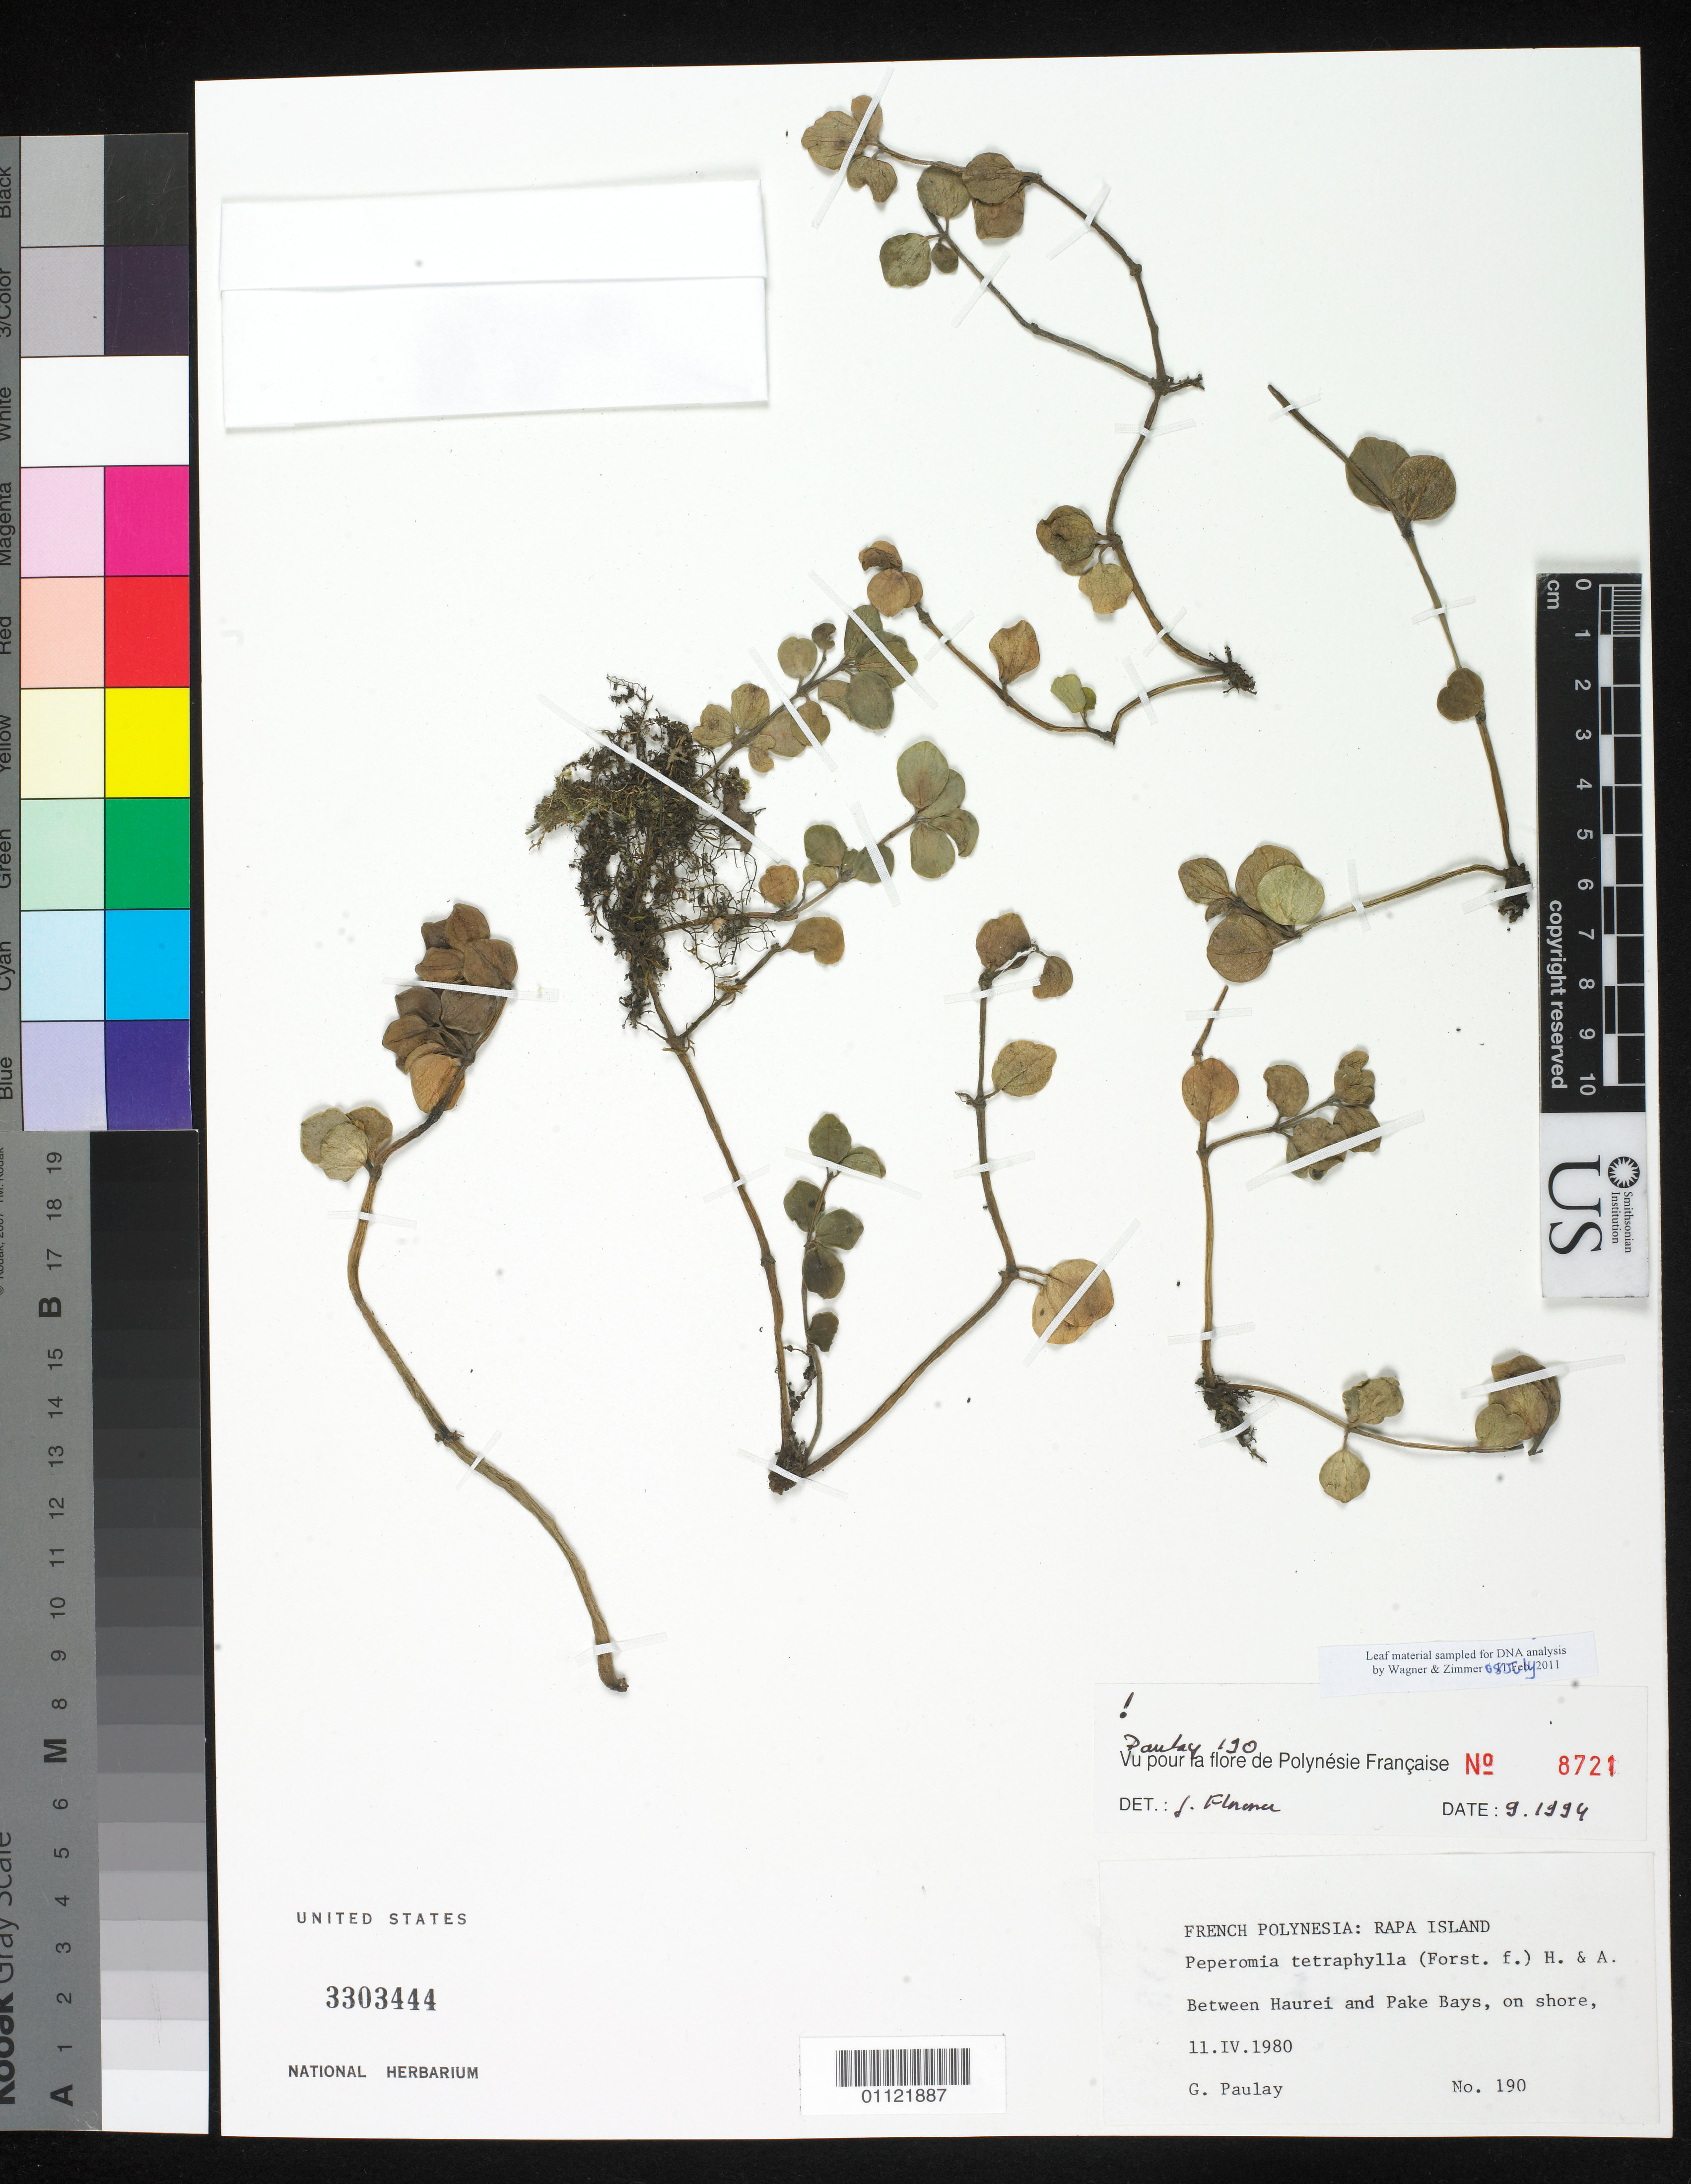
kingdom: Plantae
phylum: Tracheophyta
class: Magnoliopsida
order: Piperales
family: Piperaceae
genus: Peperomia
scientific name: Peperomia trichopus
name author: Trel. in J.F. Macbr.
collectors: G. Paulay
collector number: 190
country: French Polynesia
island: Rapa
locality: Between Haurei and Pake Bays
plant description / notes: Leaf material sampled fro DNA analysis by Wagner & Zimmer - 28 Nov 2011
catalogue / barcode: US 33030444